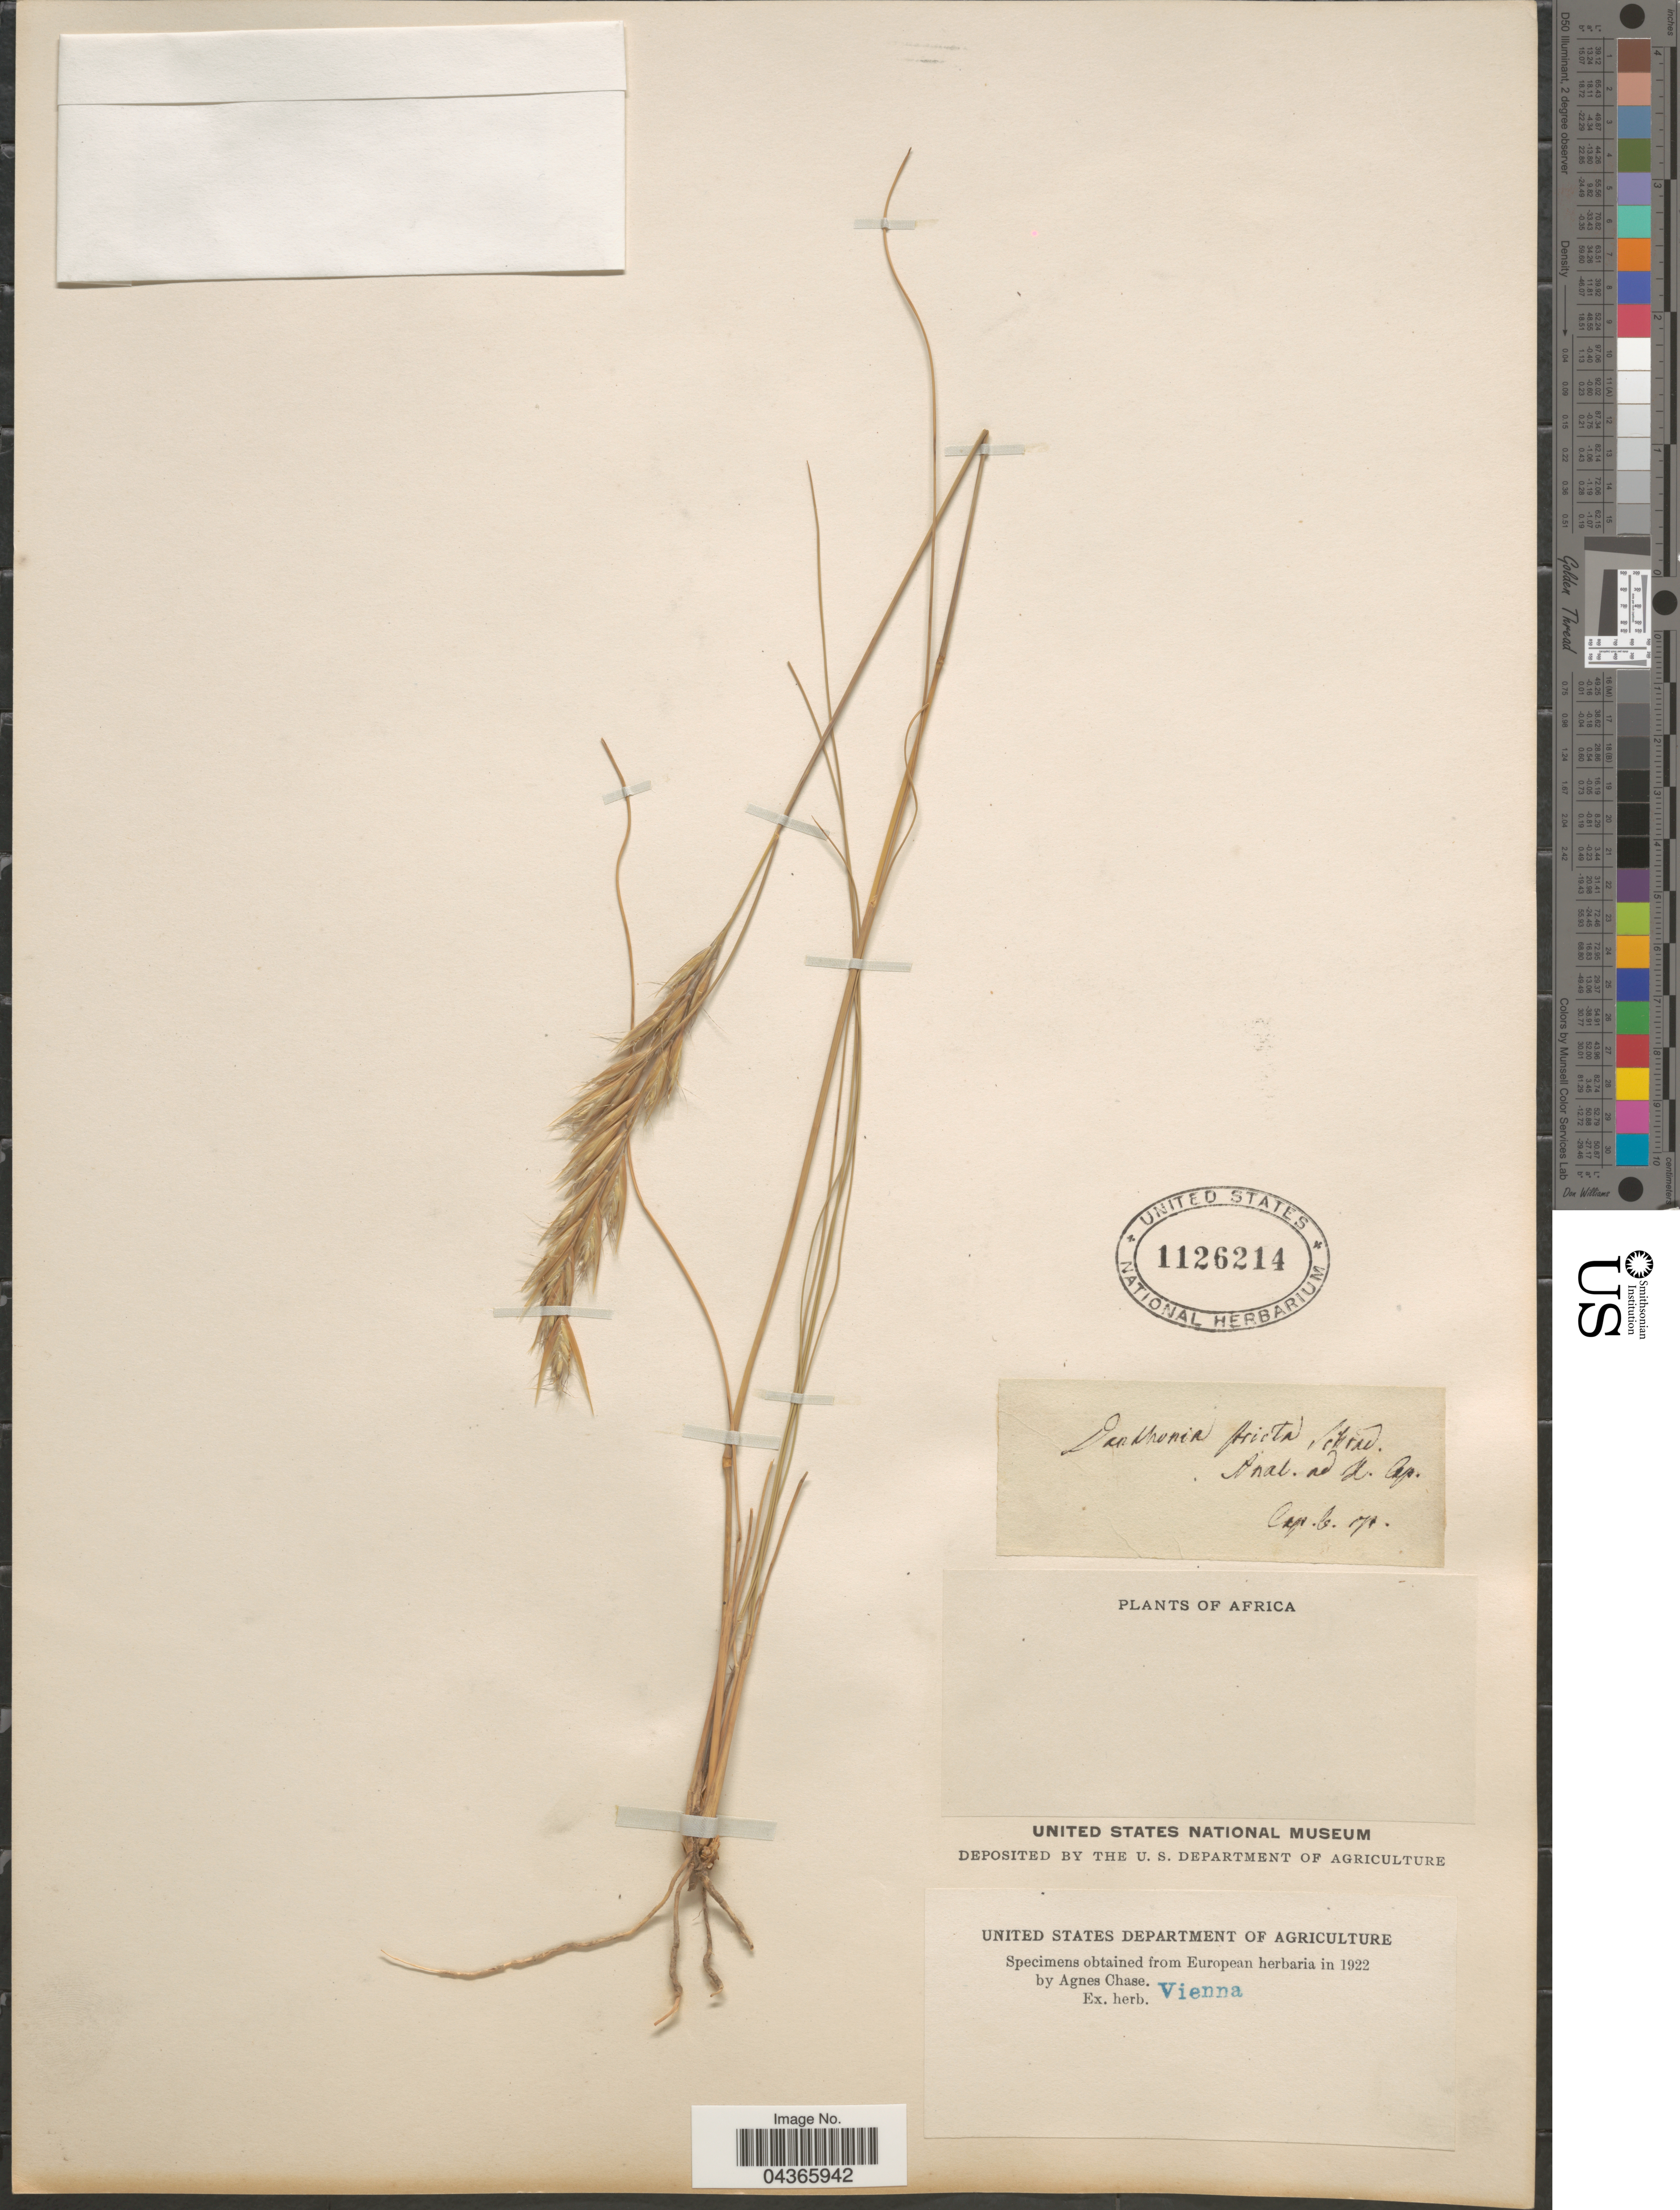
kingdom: Plantae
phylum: Tracheophyta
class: Liliopsida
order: Poales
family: Poaceae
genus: Tenaxia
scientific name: Tenaxia stricta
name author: (Schrad.) N.P. Barker & H.P. Linder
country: South Africa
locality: Africa. Cap. b. sp.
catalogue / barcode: US 1126214